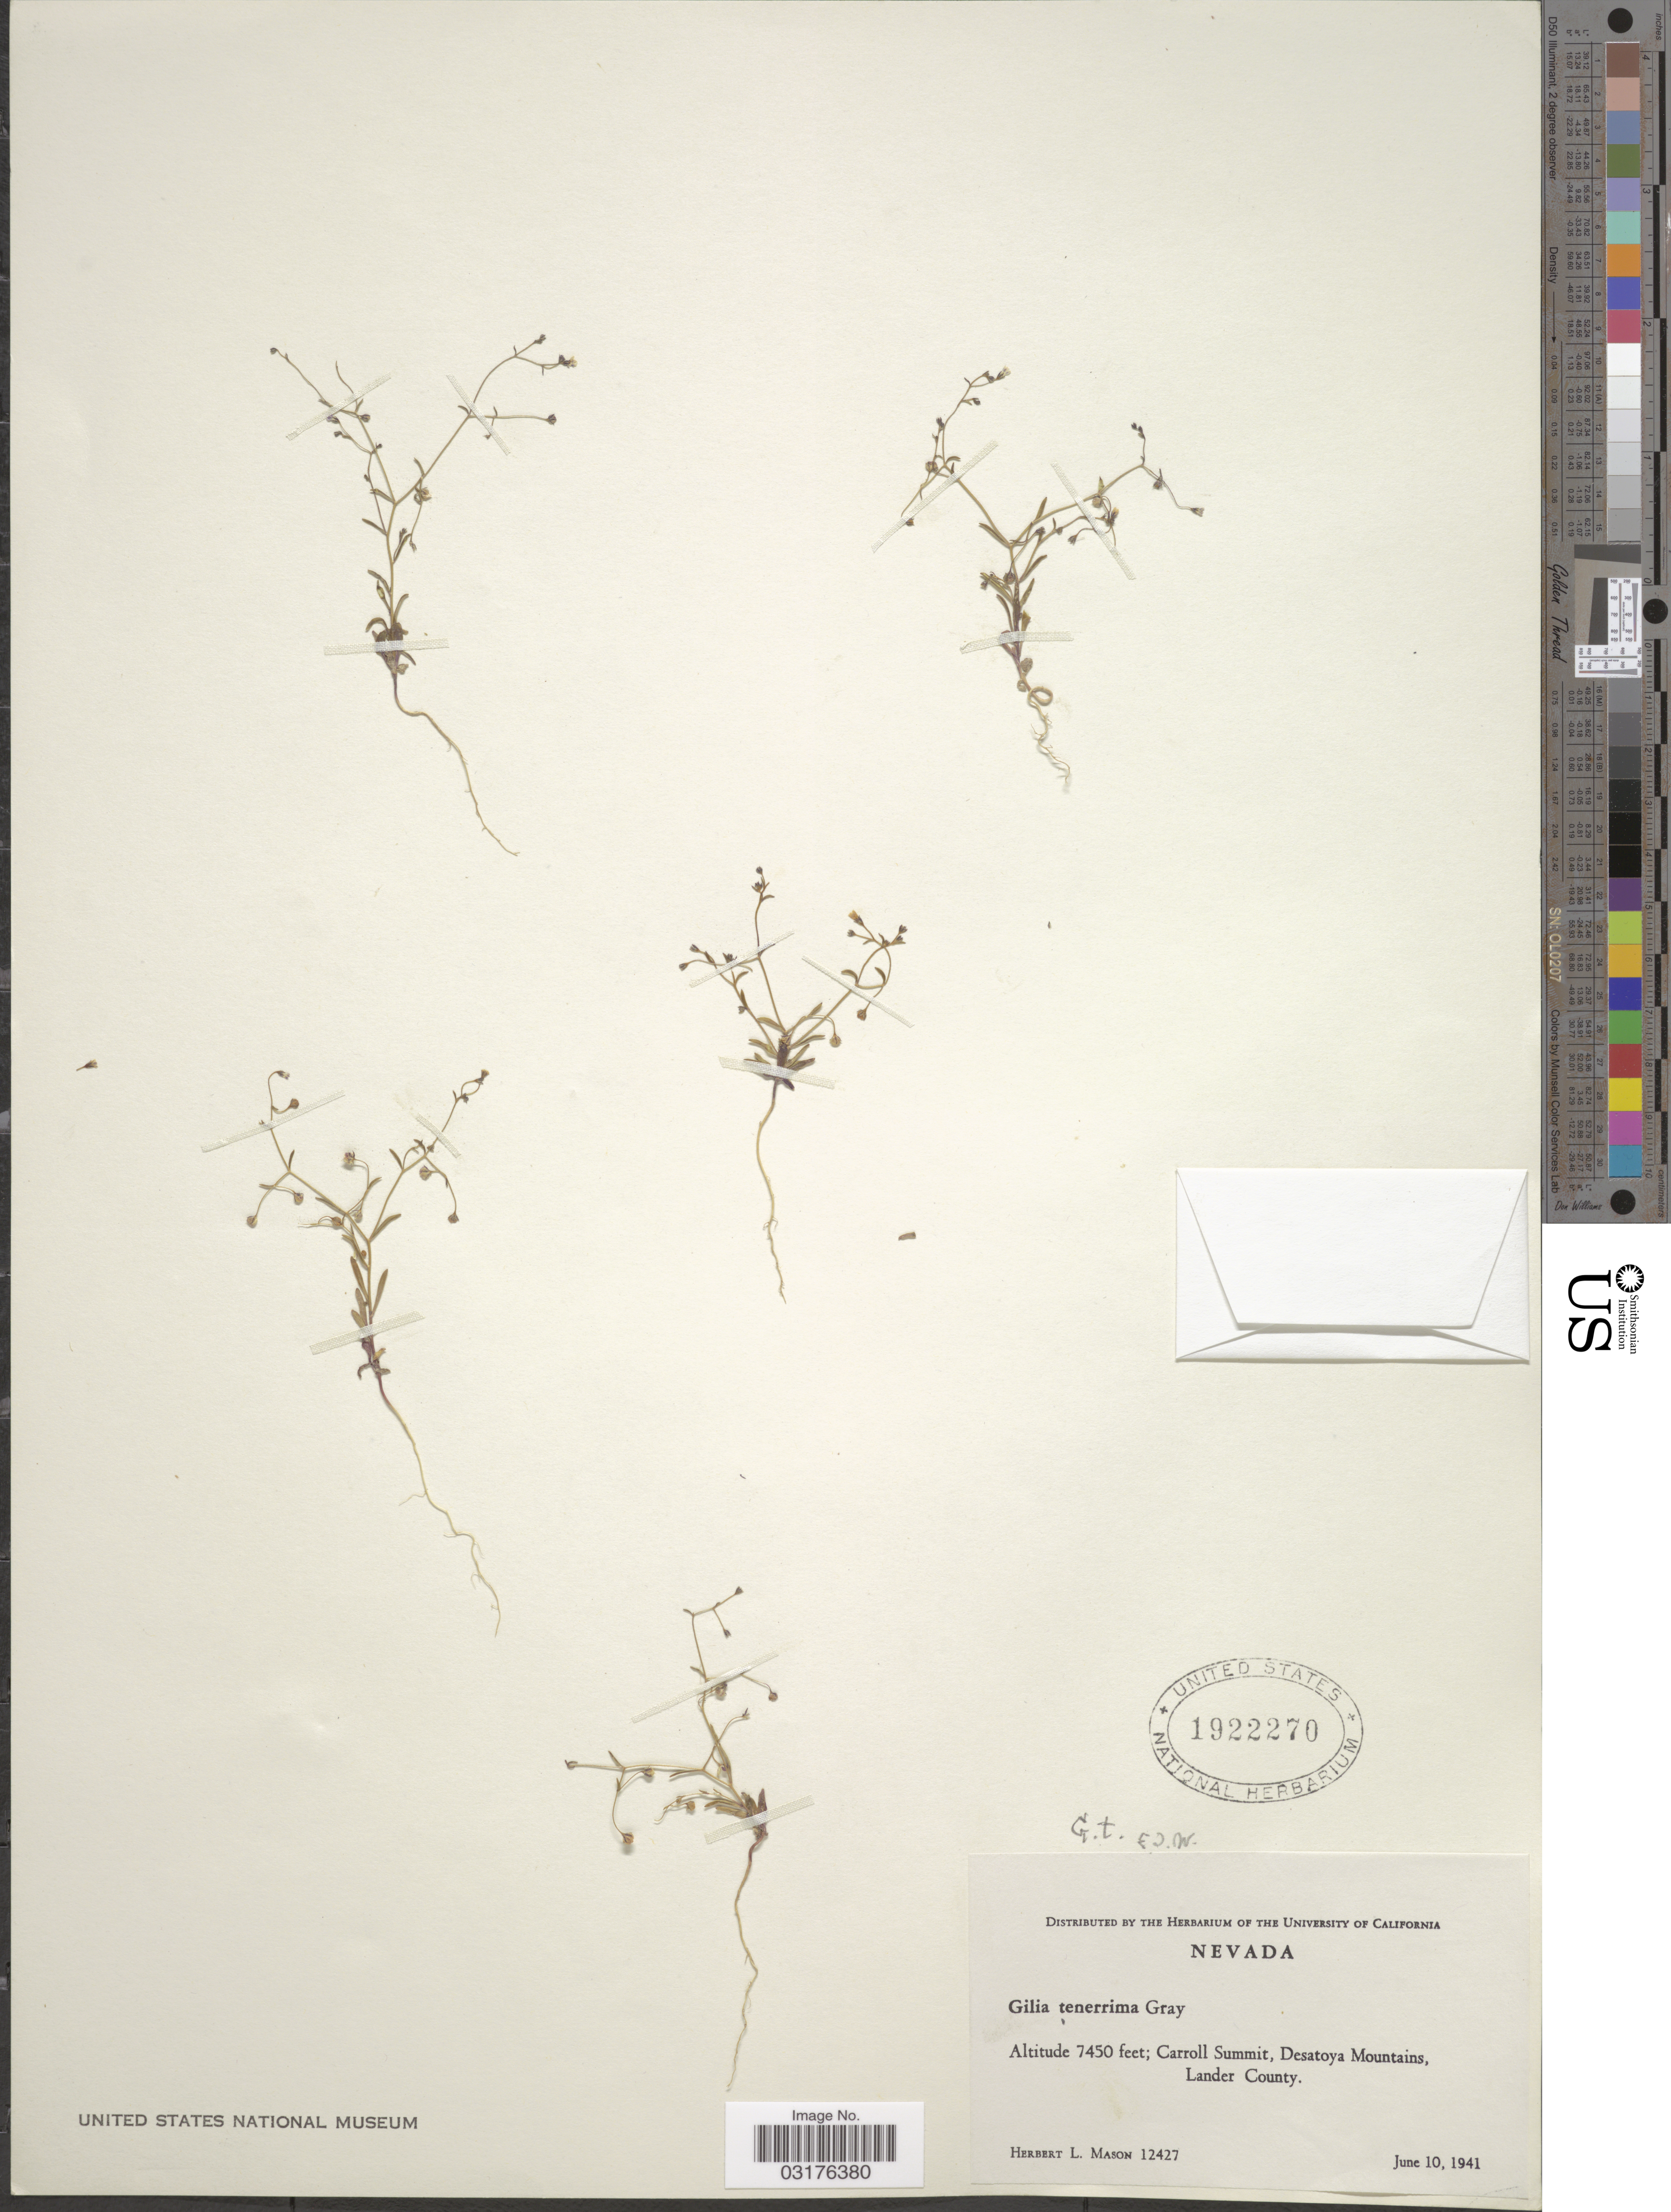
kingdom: Plantae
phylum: Tracheophyta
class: Magnoliopsida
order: Ericales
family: Polemoniaceae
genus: Lathrocasis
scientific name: Lathrocasis tenerrima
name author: (A. Gray) L.A. Johnson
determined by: Strong, Mark T., (BOT), Smithsonian Institution - National Museum of Natural History (UNITED STATES)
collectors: H. L. Mason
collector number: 12427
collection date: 1941-06-10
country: United States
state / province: Nevada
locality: Carroll Summit, Desatoya Mountains, Lander County.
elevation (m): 2271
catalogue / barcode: US 1922270